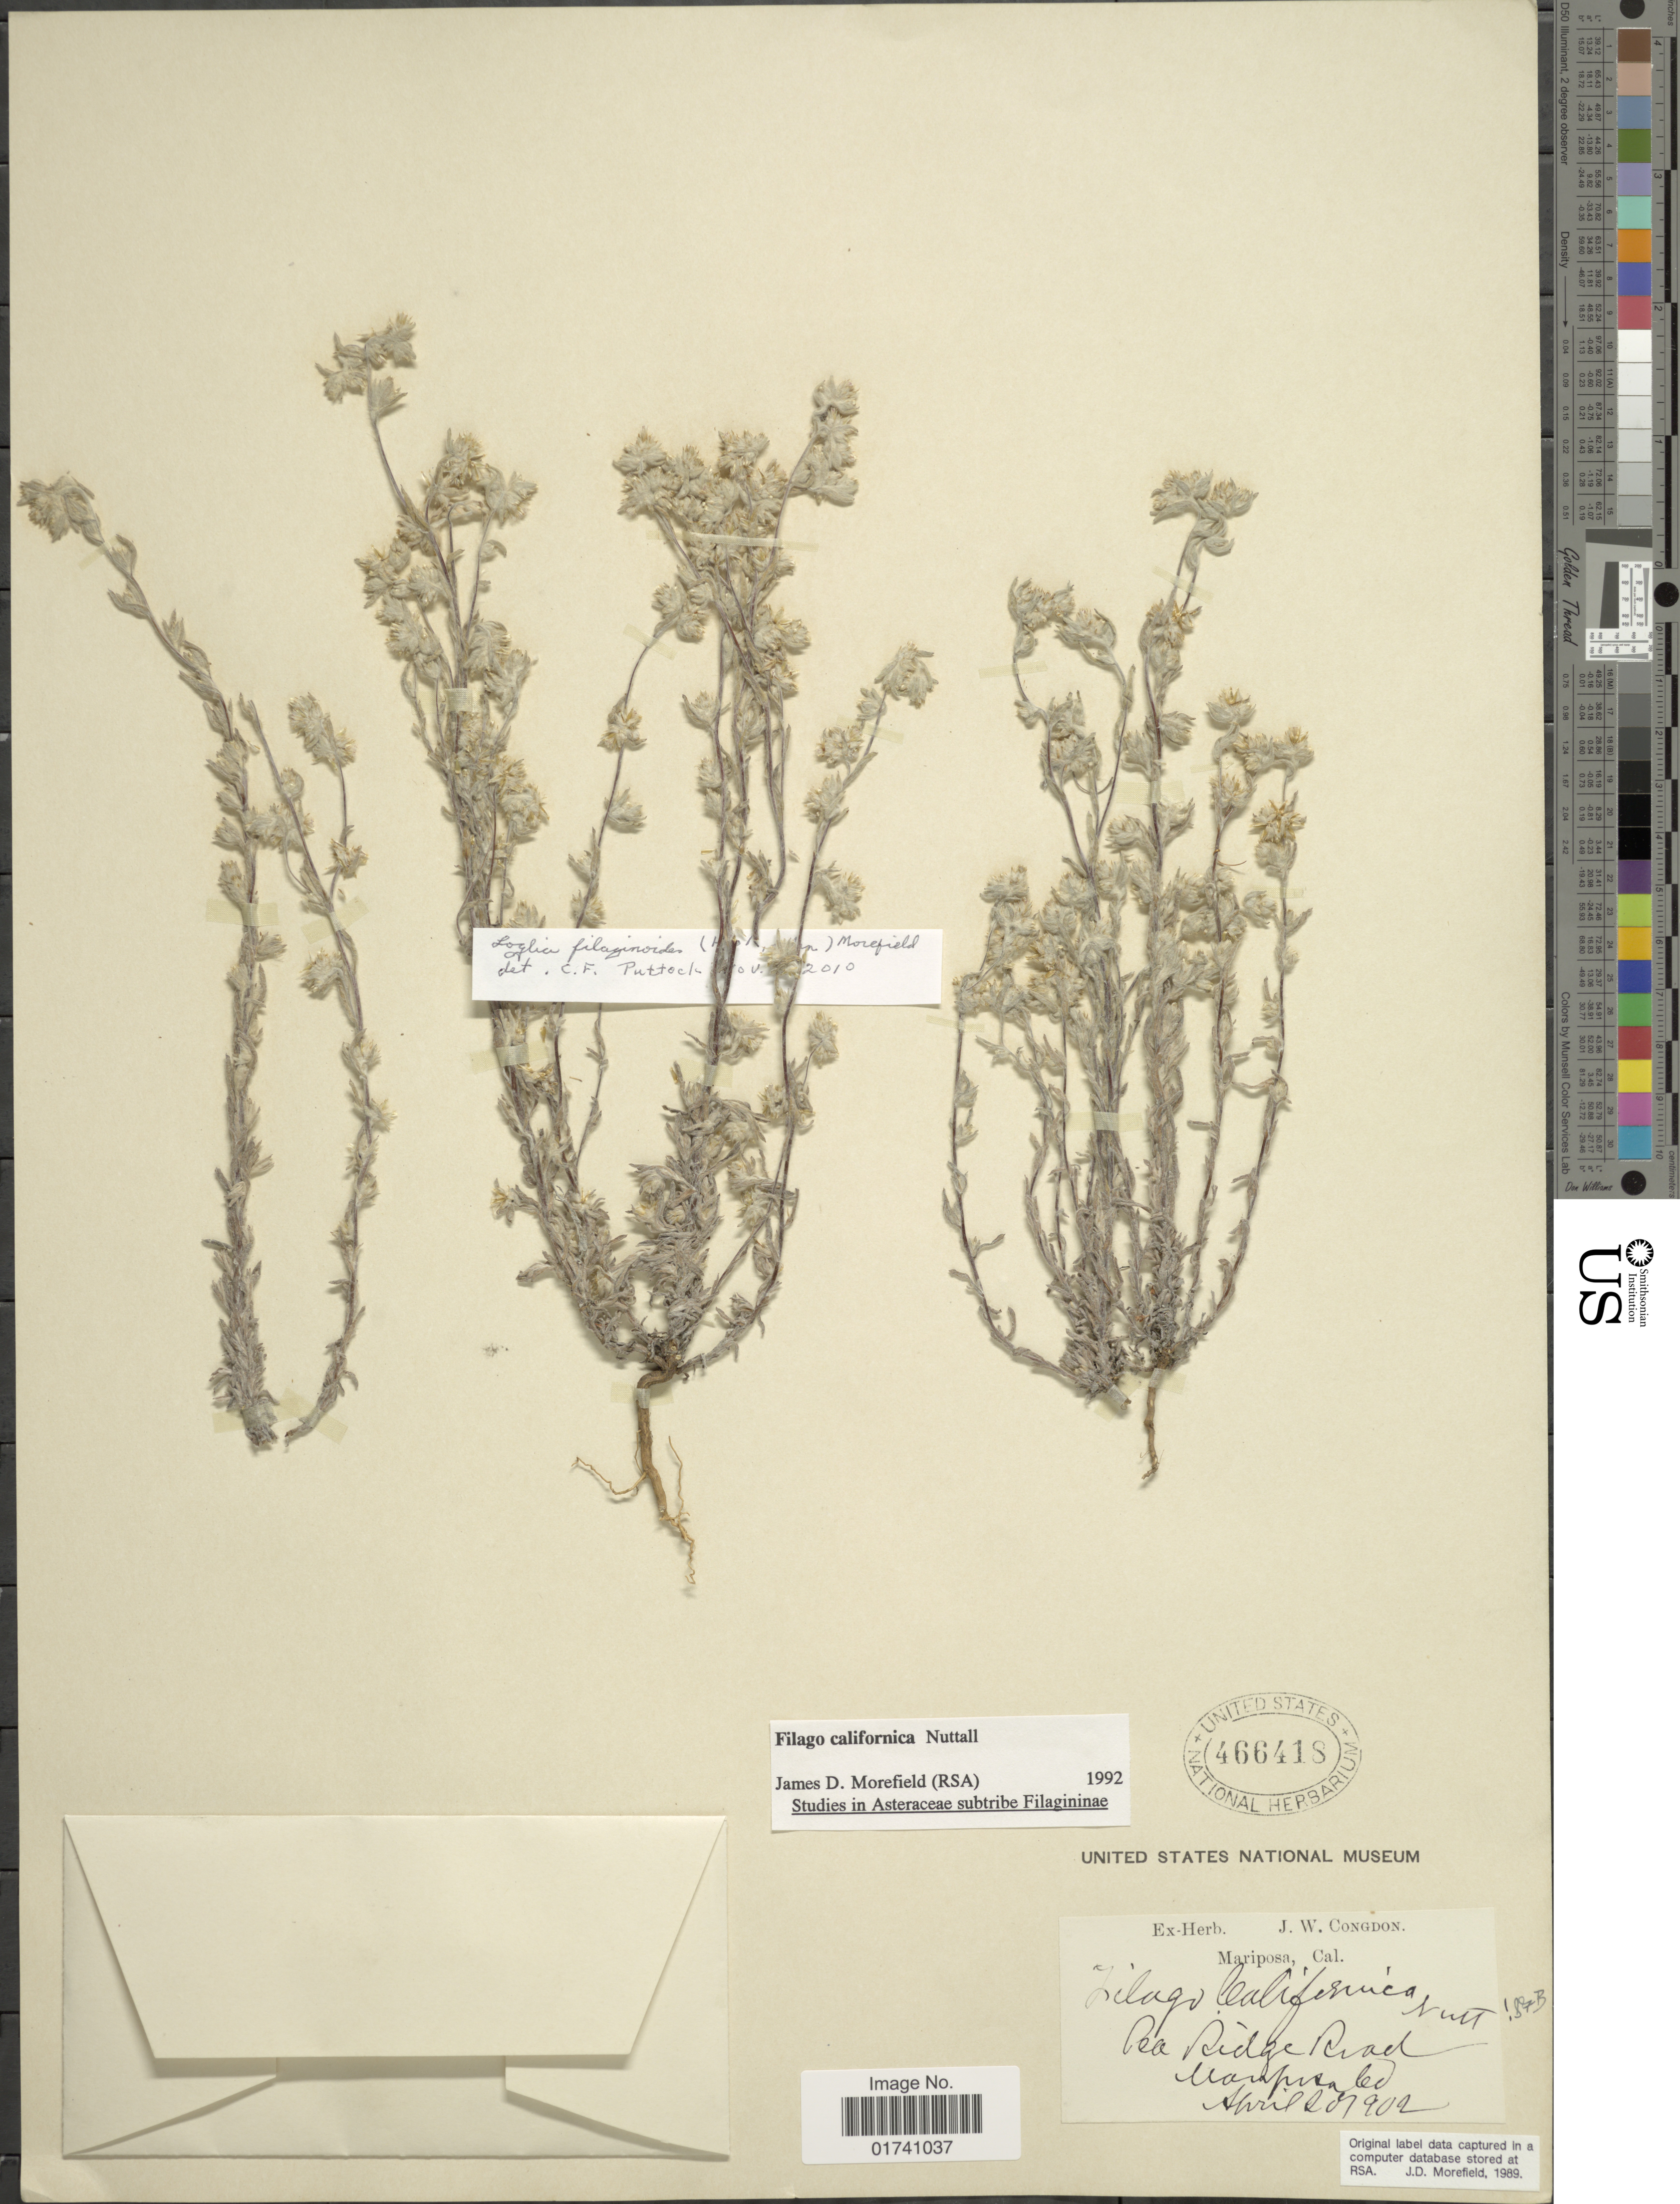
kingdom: Plantae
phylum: Tracheophyta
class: Magnoliopsida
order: Asterales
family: Asteraceae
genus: Logfia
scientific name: Logfia filaginoides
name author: (Hook. & Arn.) Morefield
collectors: ex herb. J. W. Congdon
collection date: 1902-04-20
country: United States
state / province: California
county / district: Mariposa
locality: Mariposa, Cal. Pea Ridge Road. Maraposa Co.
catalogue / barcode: US 466418